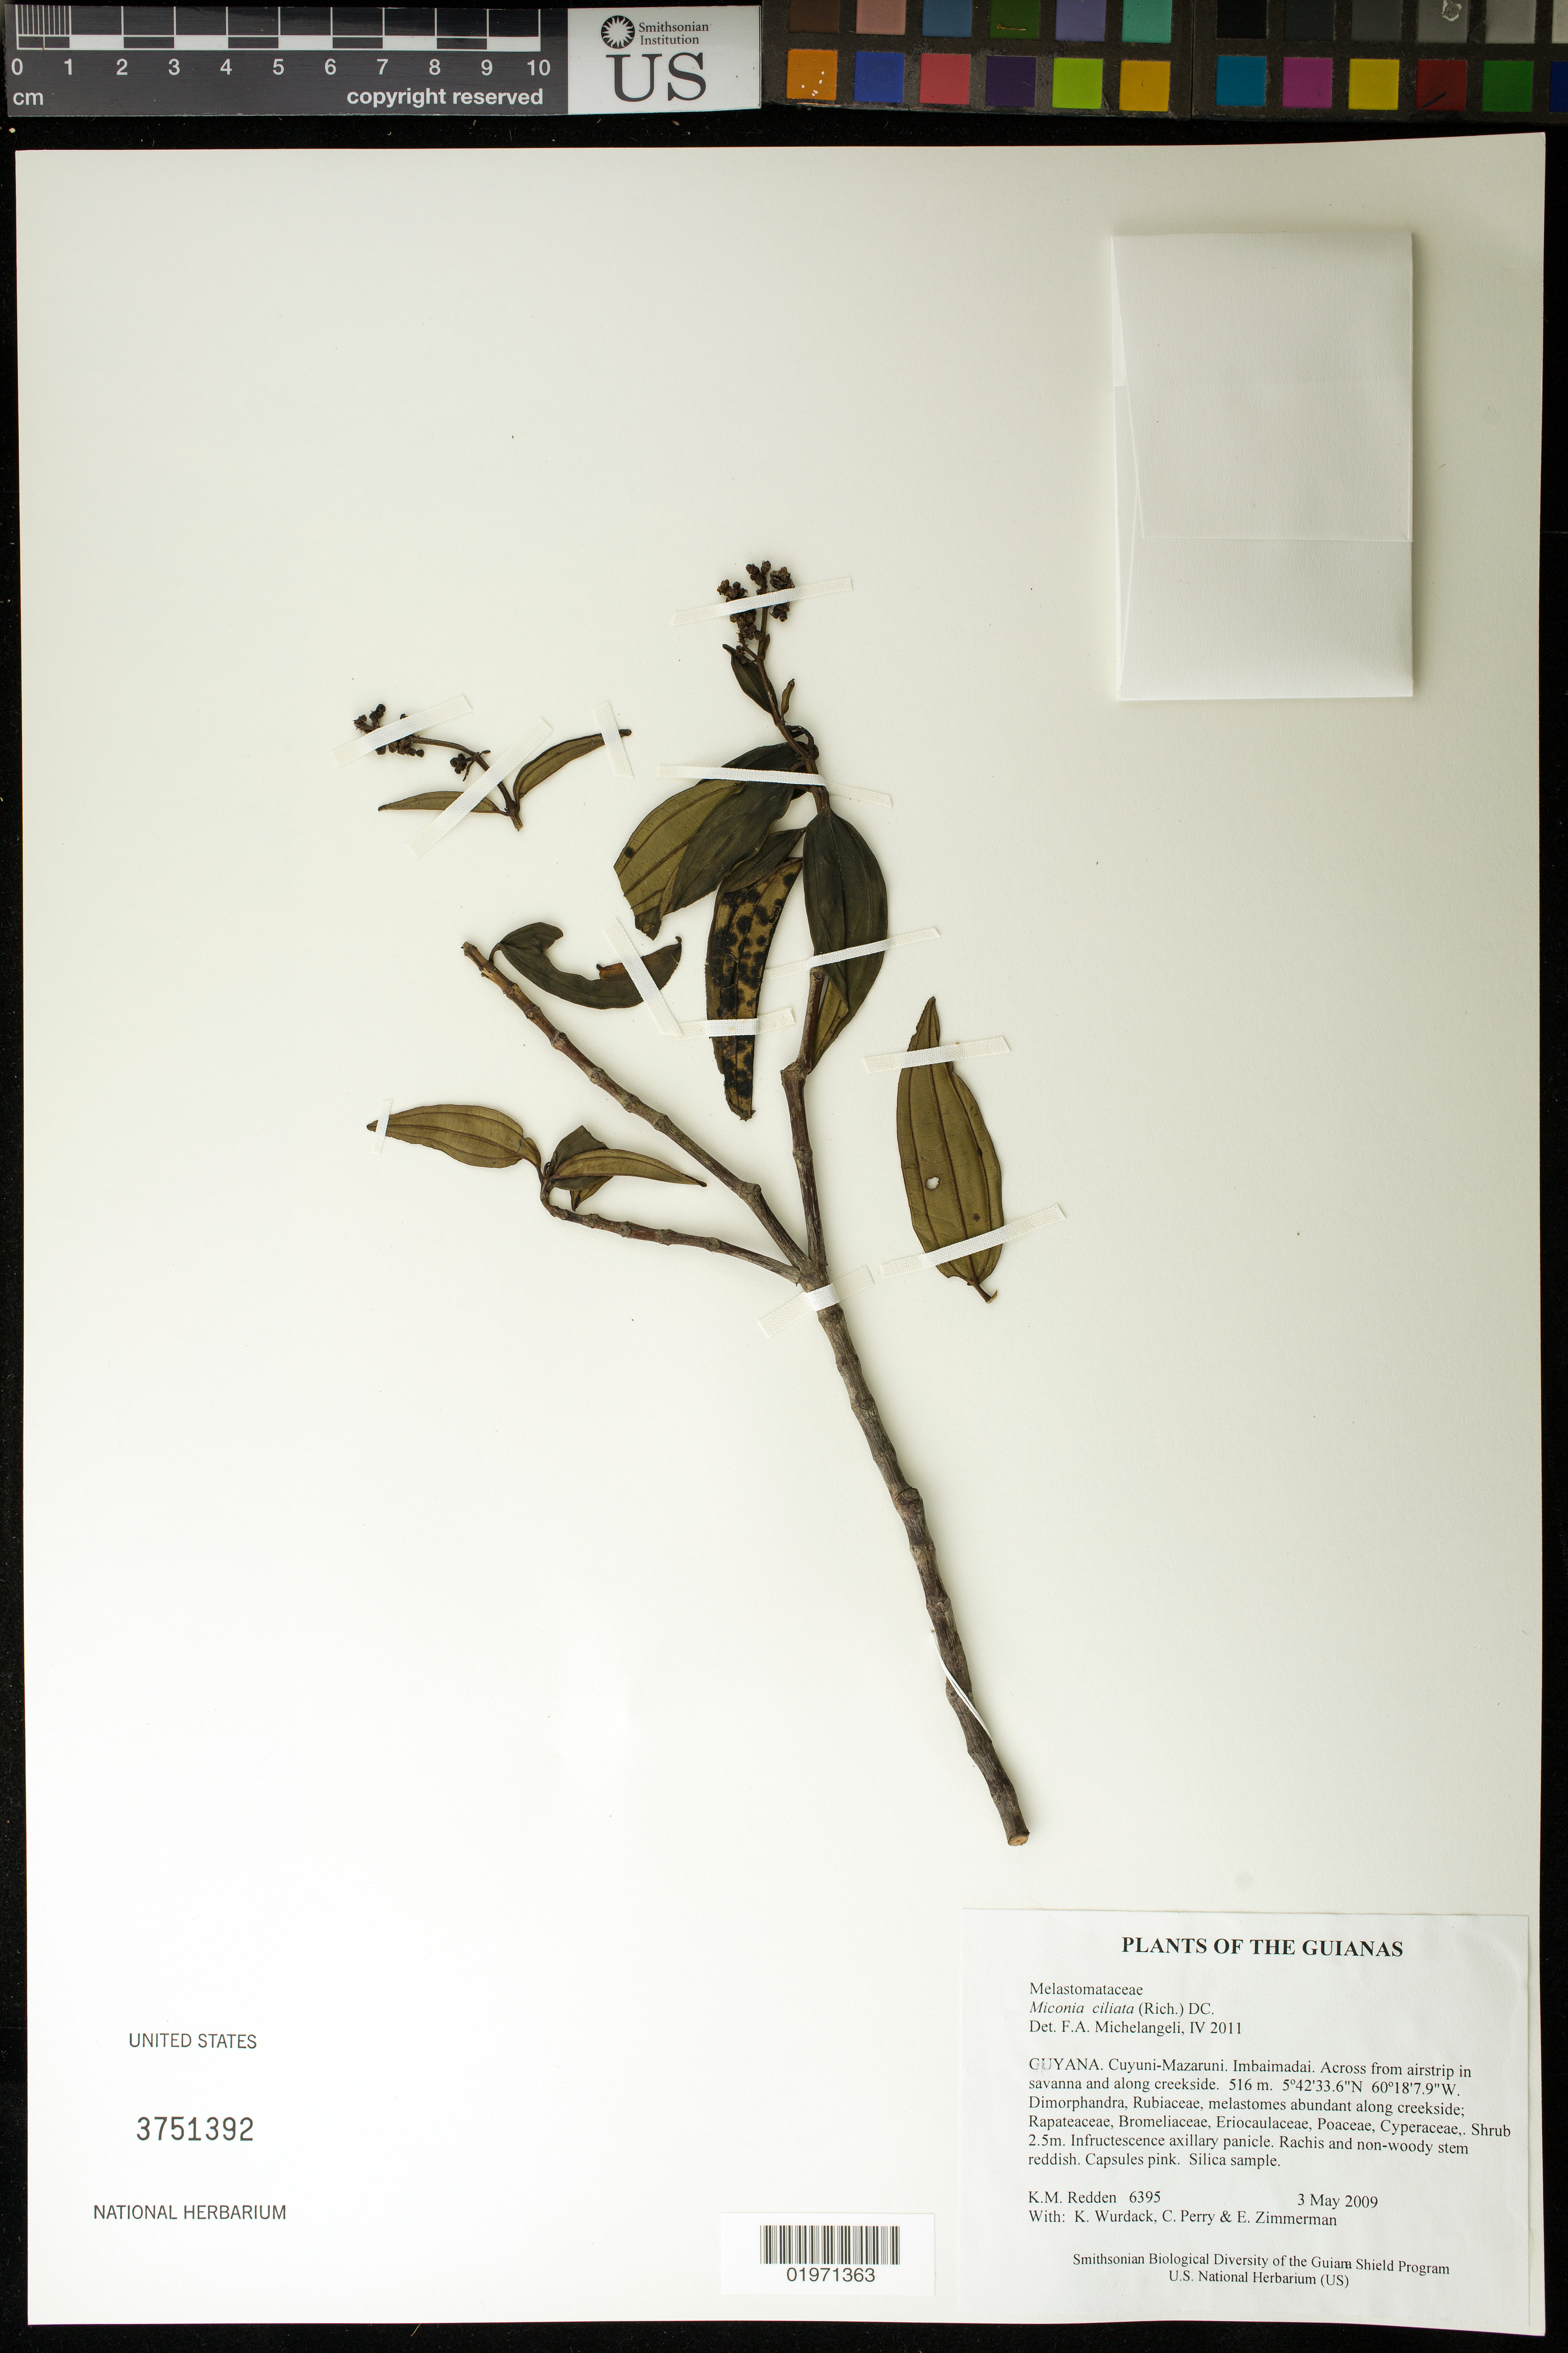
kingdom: Plantae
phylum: Tracheophyta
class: Magnoliopsida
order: Myrtales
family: Melastomataceae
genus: Miconia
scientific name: Miconia ciliata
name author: (Rich.) DC.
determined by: Michelangeli, F. A.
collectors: K. M. Redden, K. Wurdack, C. Perry & E. Zimmerman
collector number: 6395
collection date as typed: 3 May 2009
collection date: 2009-05-03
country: Guyana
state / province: Cuyuni-Mazaruni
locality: Imbaimadai. Across from airstrip in savanna and along creekside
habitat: Dimorphandra, Rubiaceae, melastomes abundant along creekside; Rapateaceae, Bromeliaceae, Eriocaulaceae, Poaceae, Cyperaceae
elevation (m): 516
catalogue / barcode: US 3751392